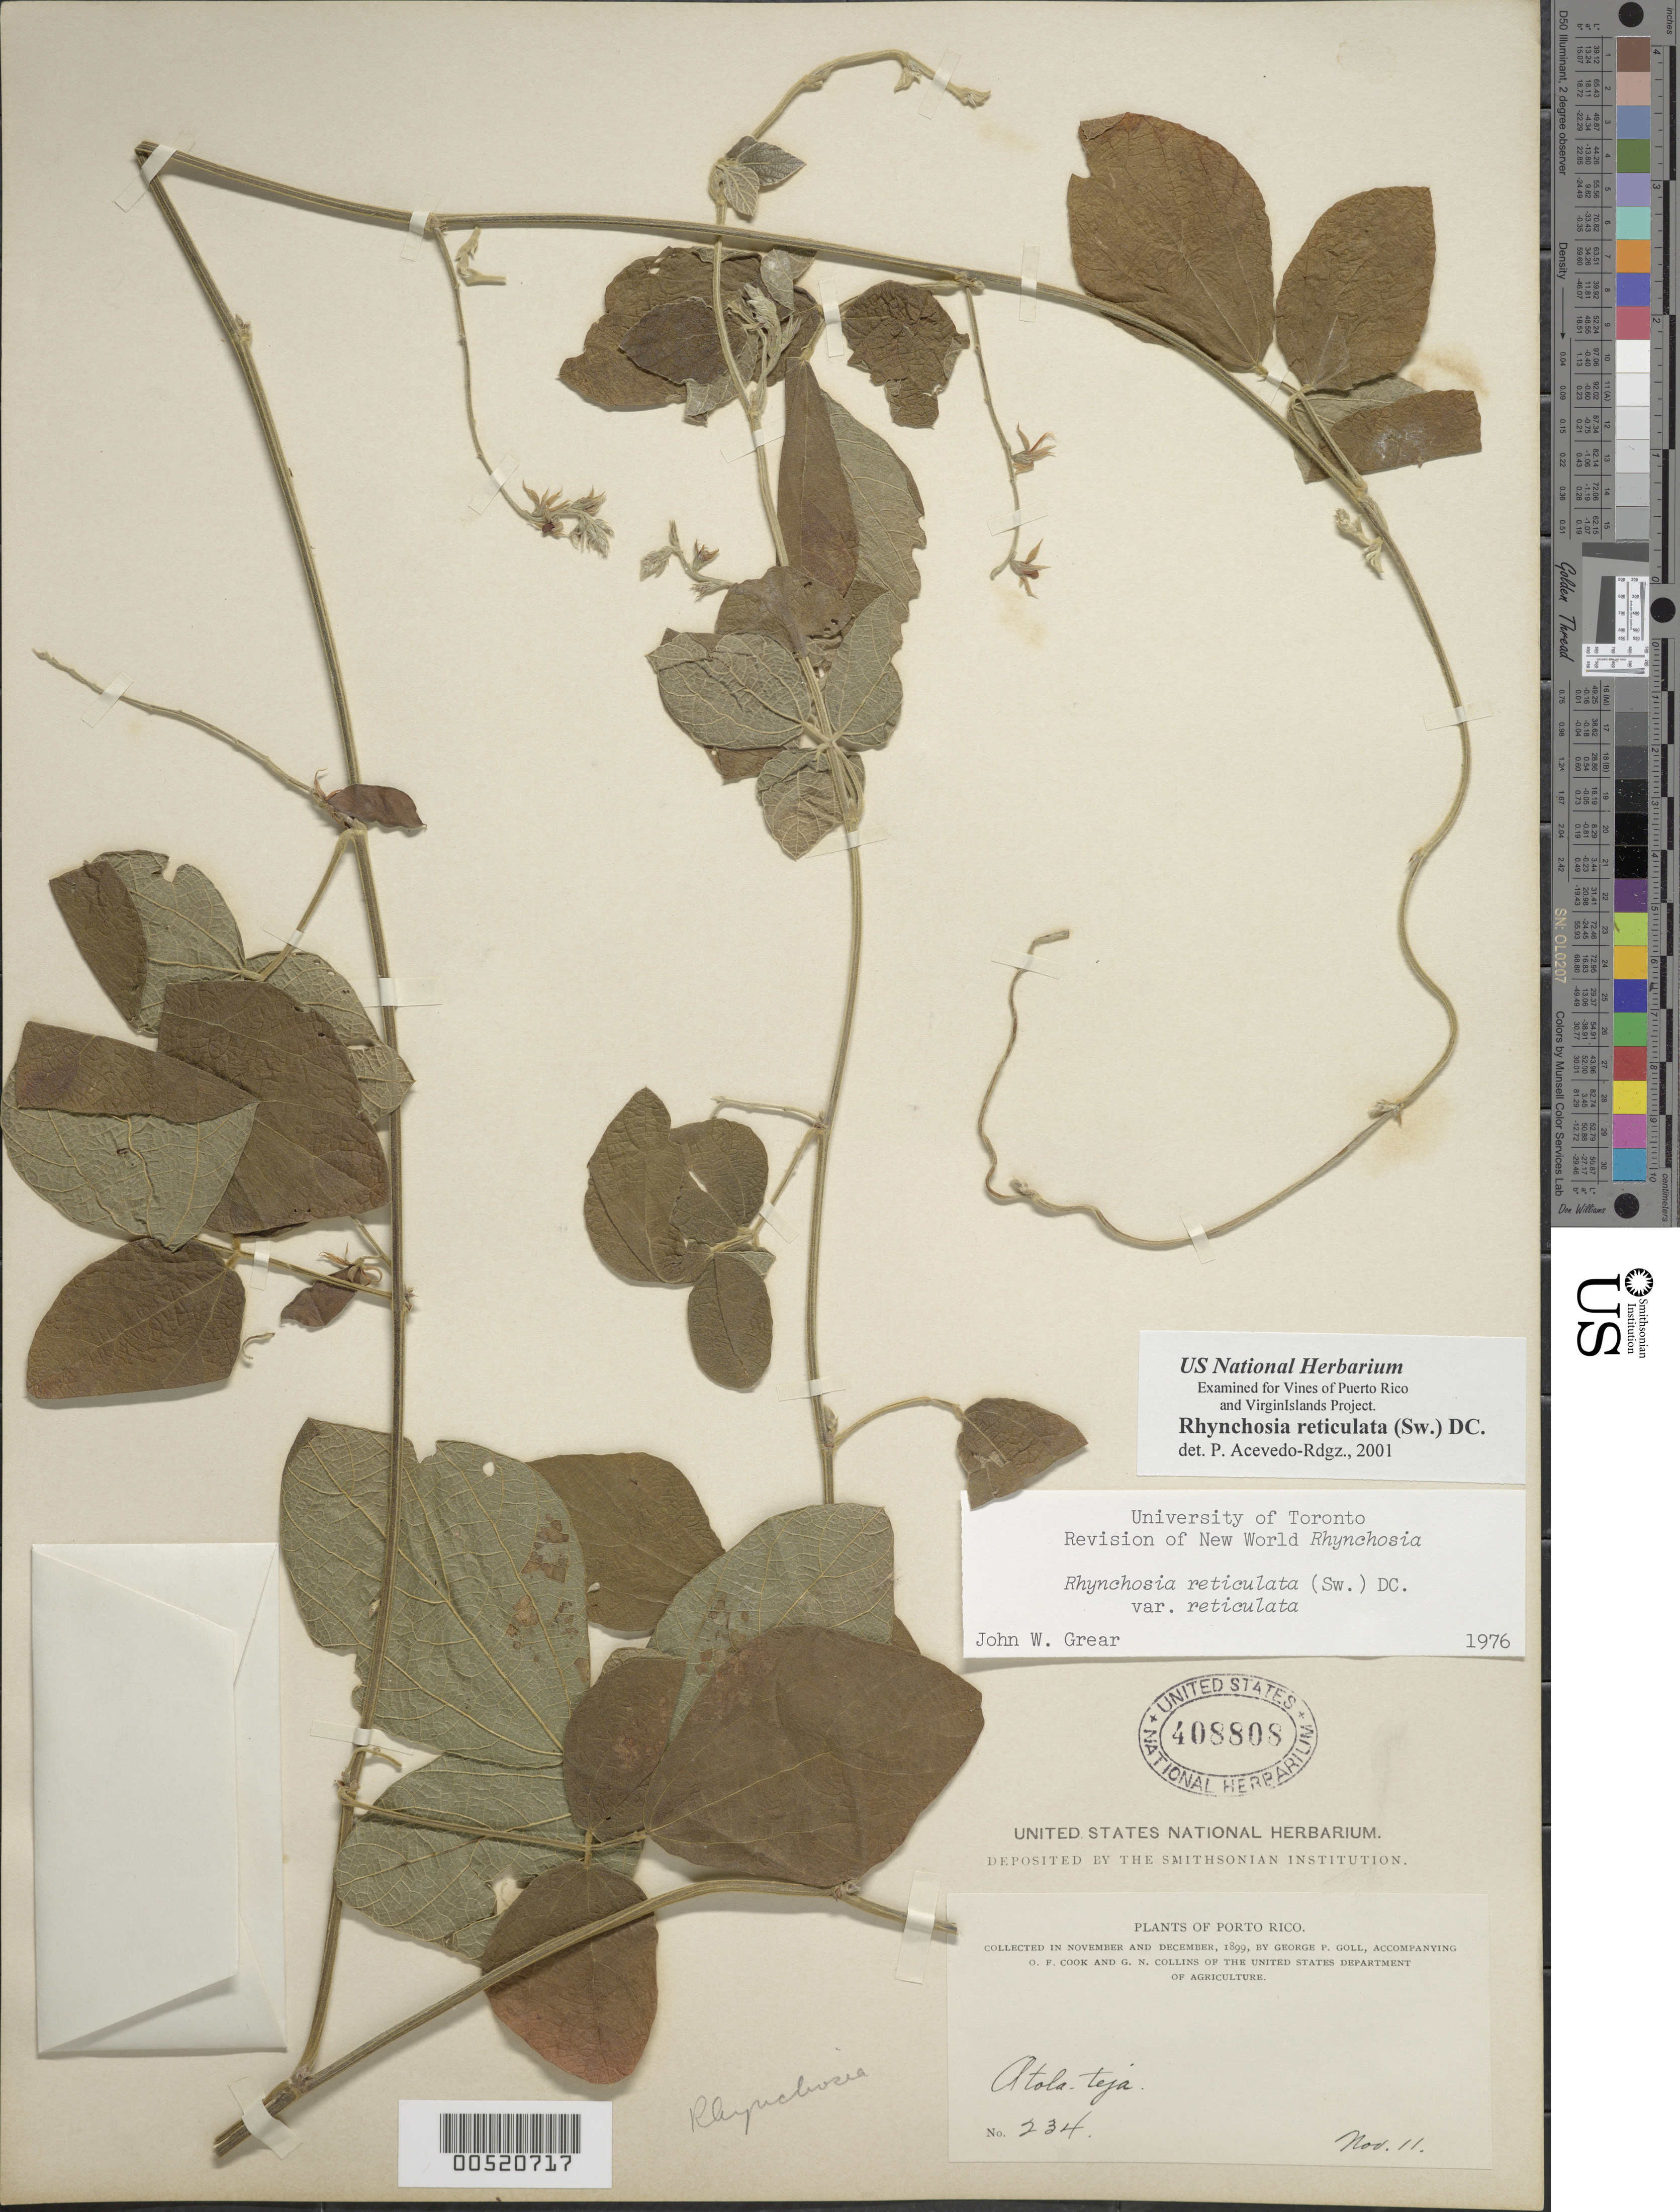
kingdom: Plantae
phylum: Tracheophyta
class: Magnoliopsida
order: Fabales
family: Fabaceae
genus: Rhynchosia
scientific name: Rhynchosia reticulata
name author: (Sw.) DC.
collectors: G. Goll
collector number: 234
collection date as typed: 11 Nov 1899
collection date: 1899-11-11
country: Puerto Rico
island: Greater Antilles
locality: Atola teja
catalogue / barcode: US 408808